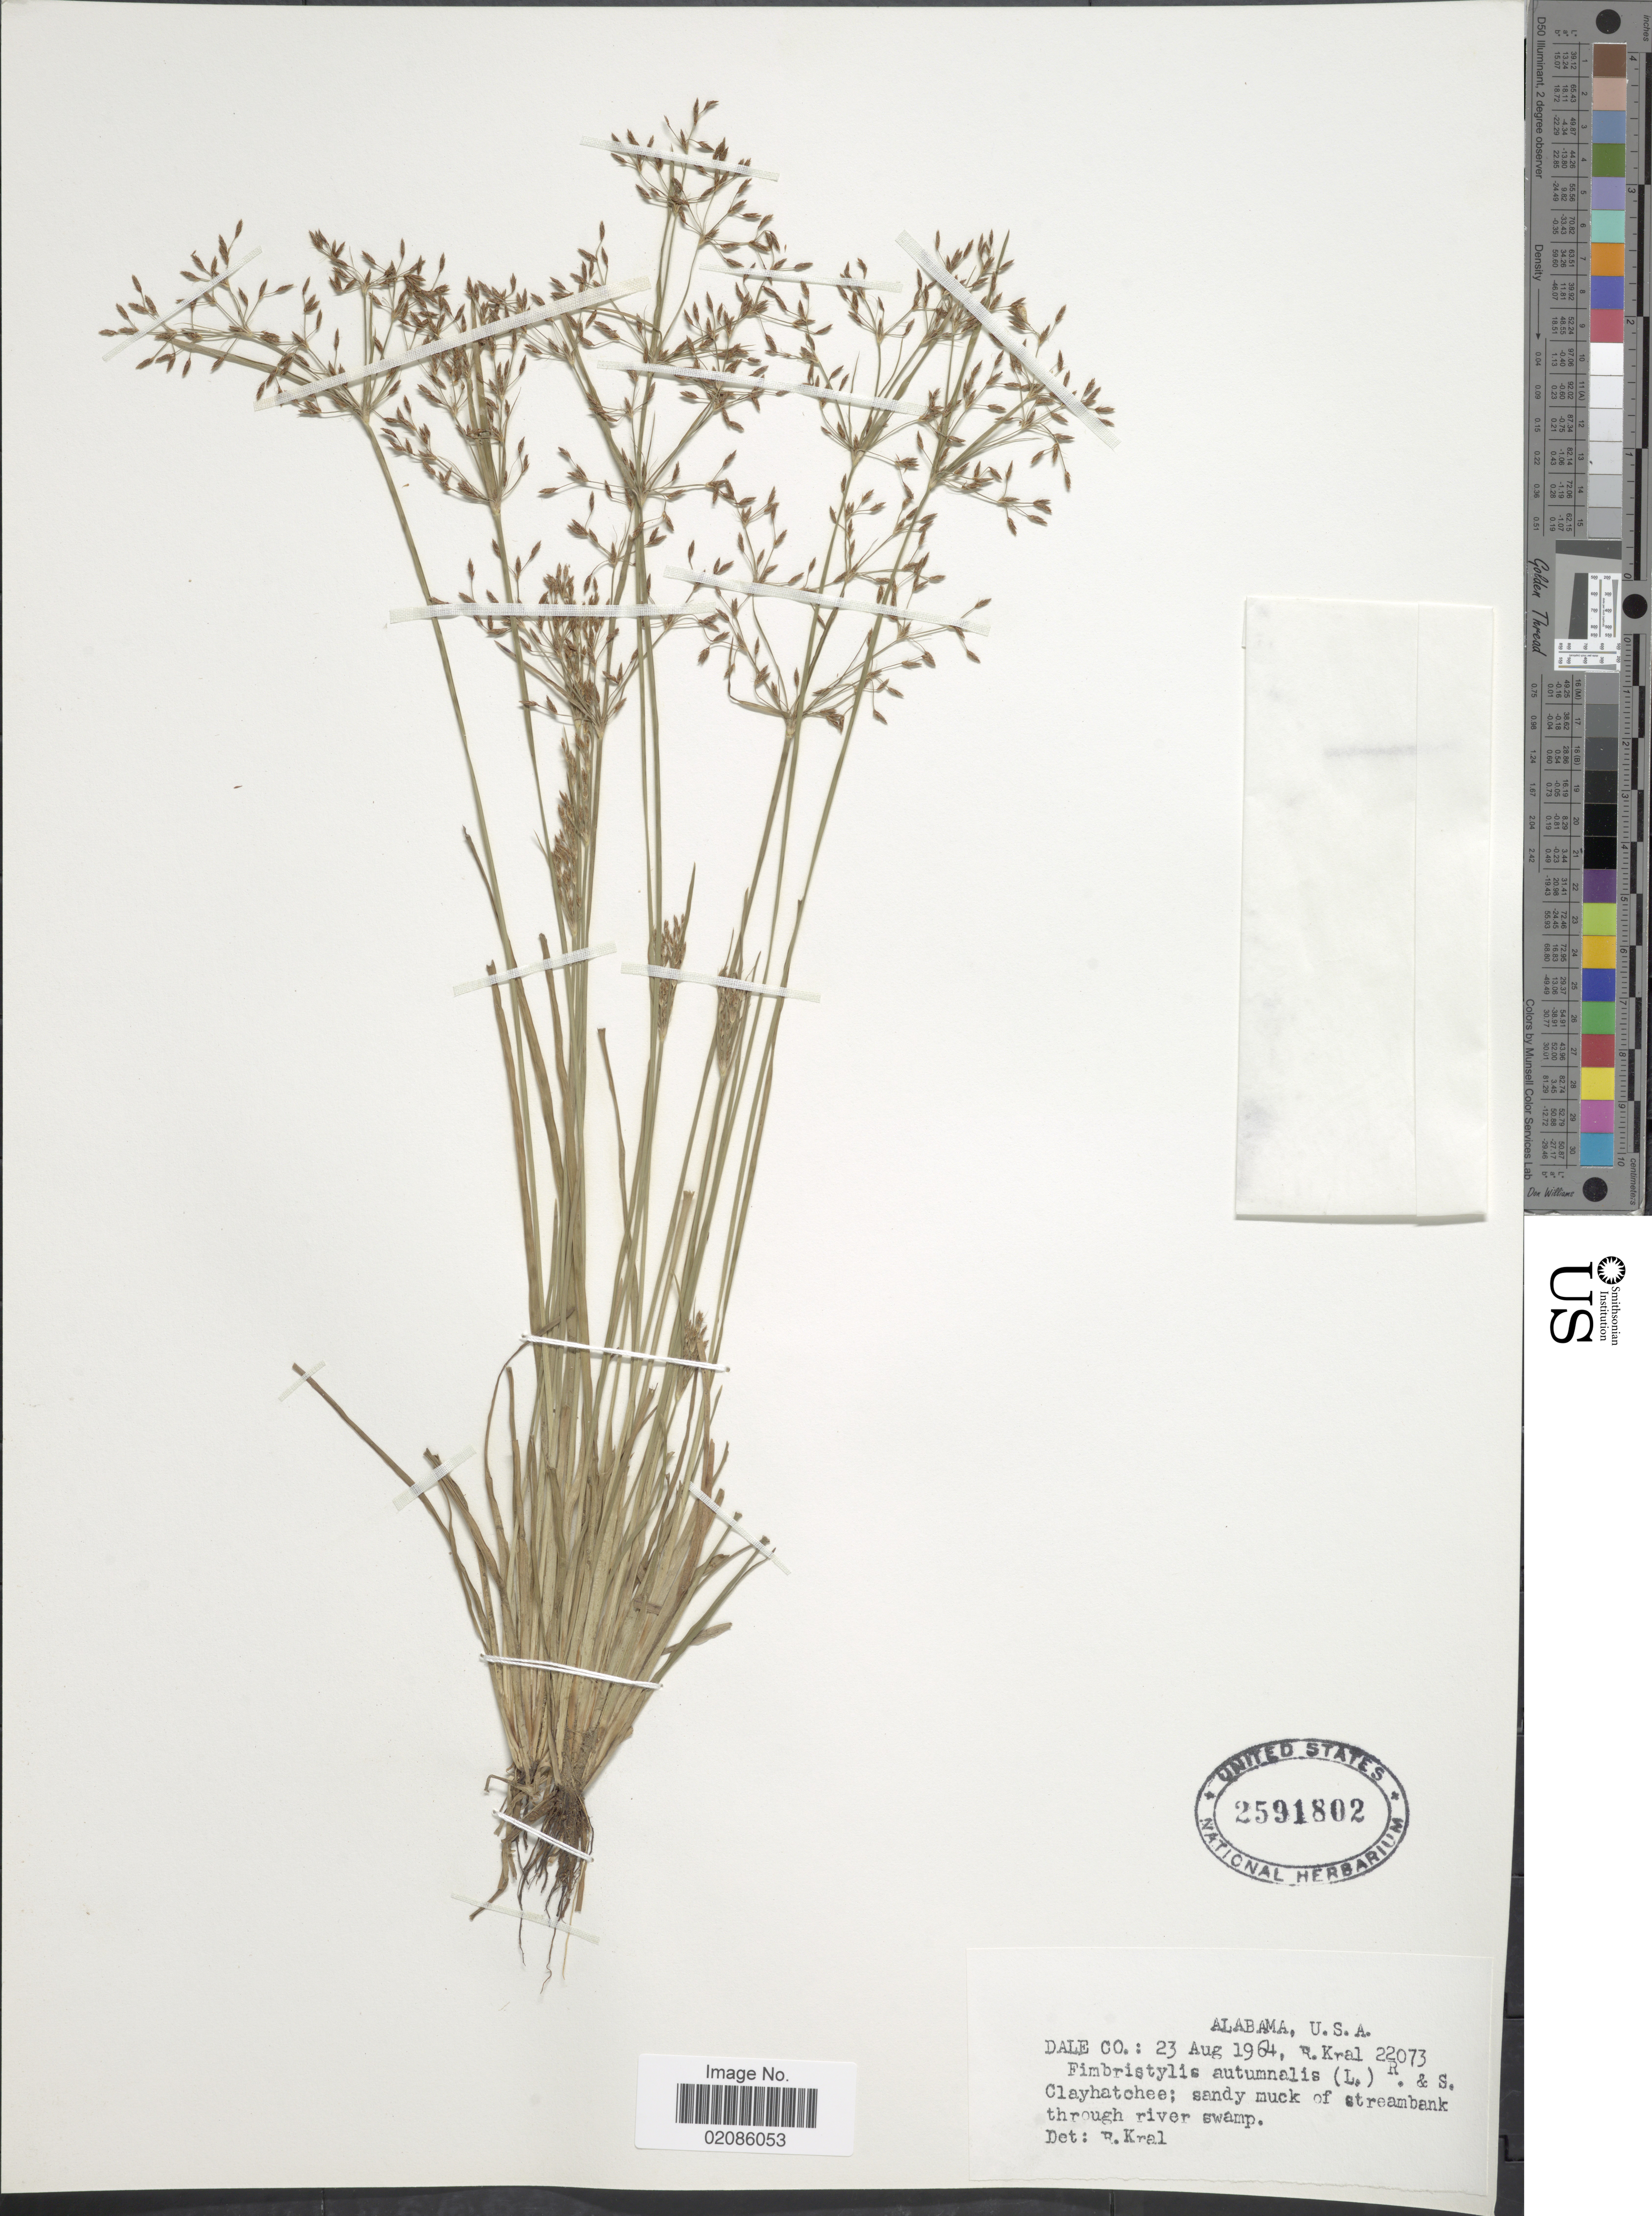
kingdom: Plantae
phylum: Tracheophyta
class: Liliopsida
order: Poales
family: Cyperaceae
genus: Fimbristylis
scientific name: Fimbristylis autumnalis (L.) Roem. & Schult.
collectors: R. Kral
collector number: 22073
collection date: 1964-08-23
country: United States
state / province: Alabama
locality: Dale Co. Clayhatchee: sandy muck of streambank through river swamp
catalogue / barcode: US 2591802